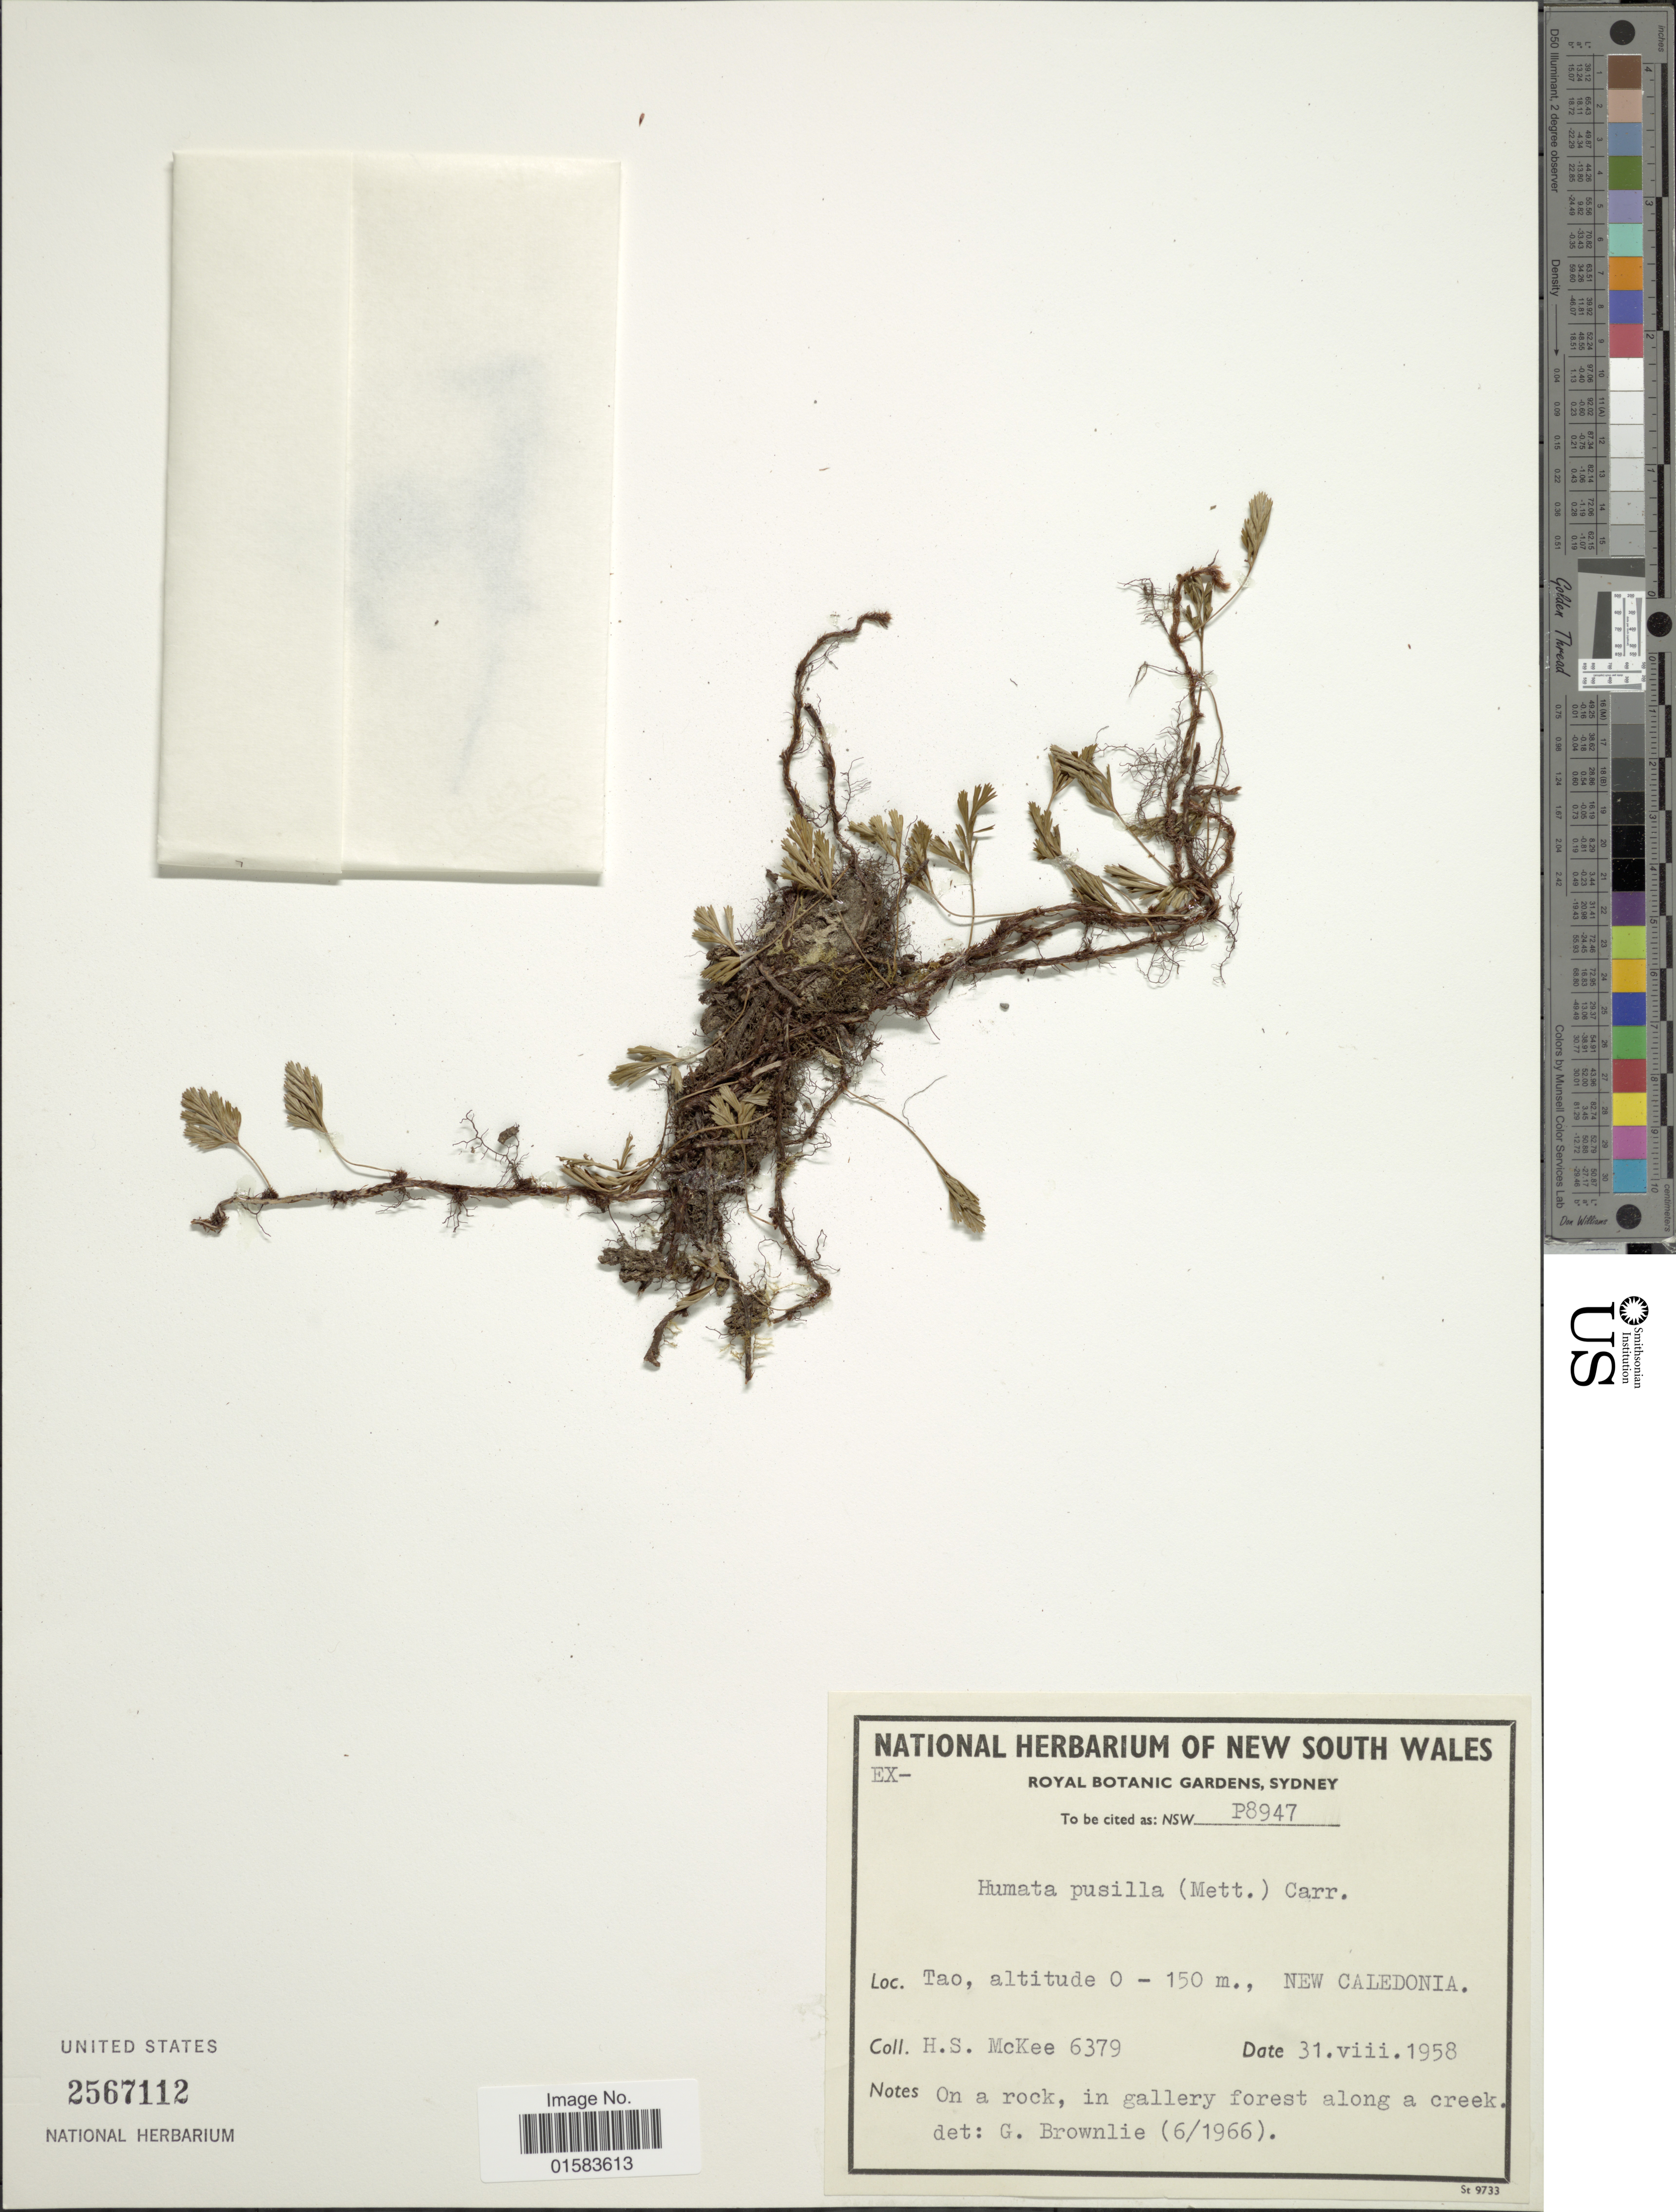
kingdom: Plantae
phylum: Tracheophyta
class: Polypodiopsida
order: Polypodiales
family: Davalliaceae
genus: Davallia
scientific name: Davallia repens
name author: (L. f.) Kuhn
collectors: H. S. McKee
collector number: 6379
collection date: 1958-08-31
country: New Caledonia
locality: Tao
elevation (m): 150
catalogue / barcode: US 2567112